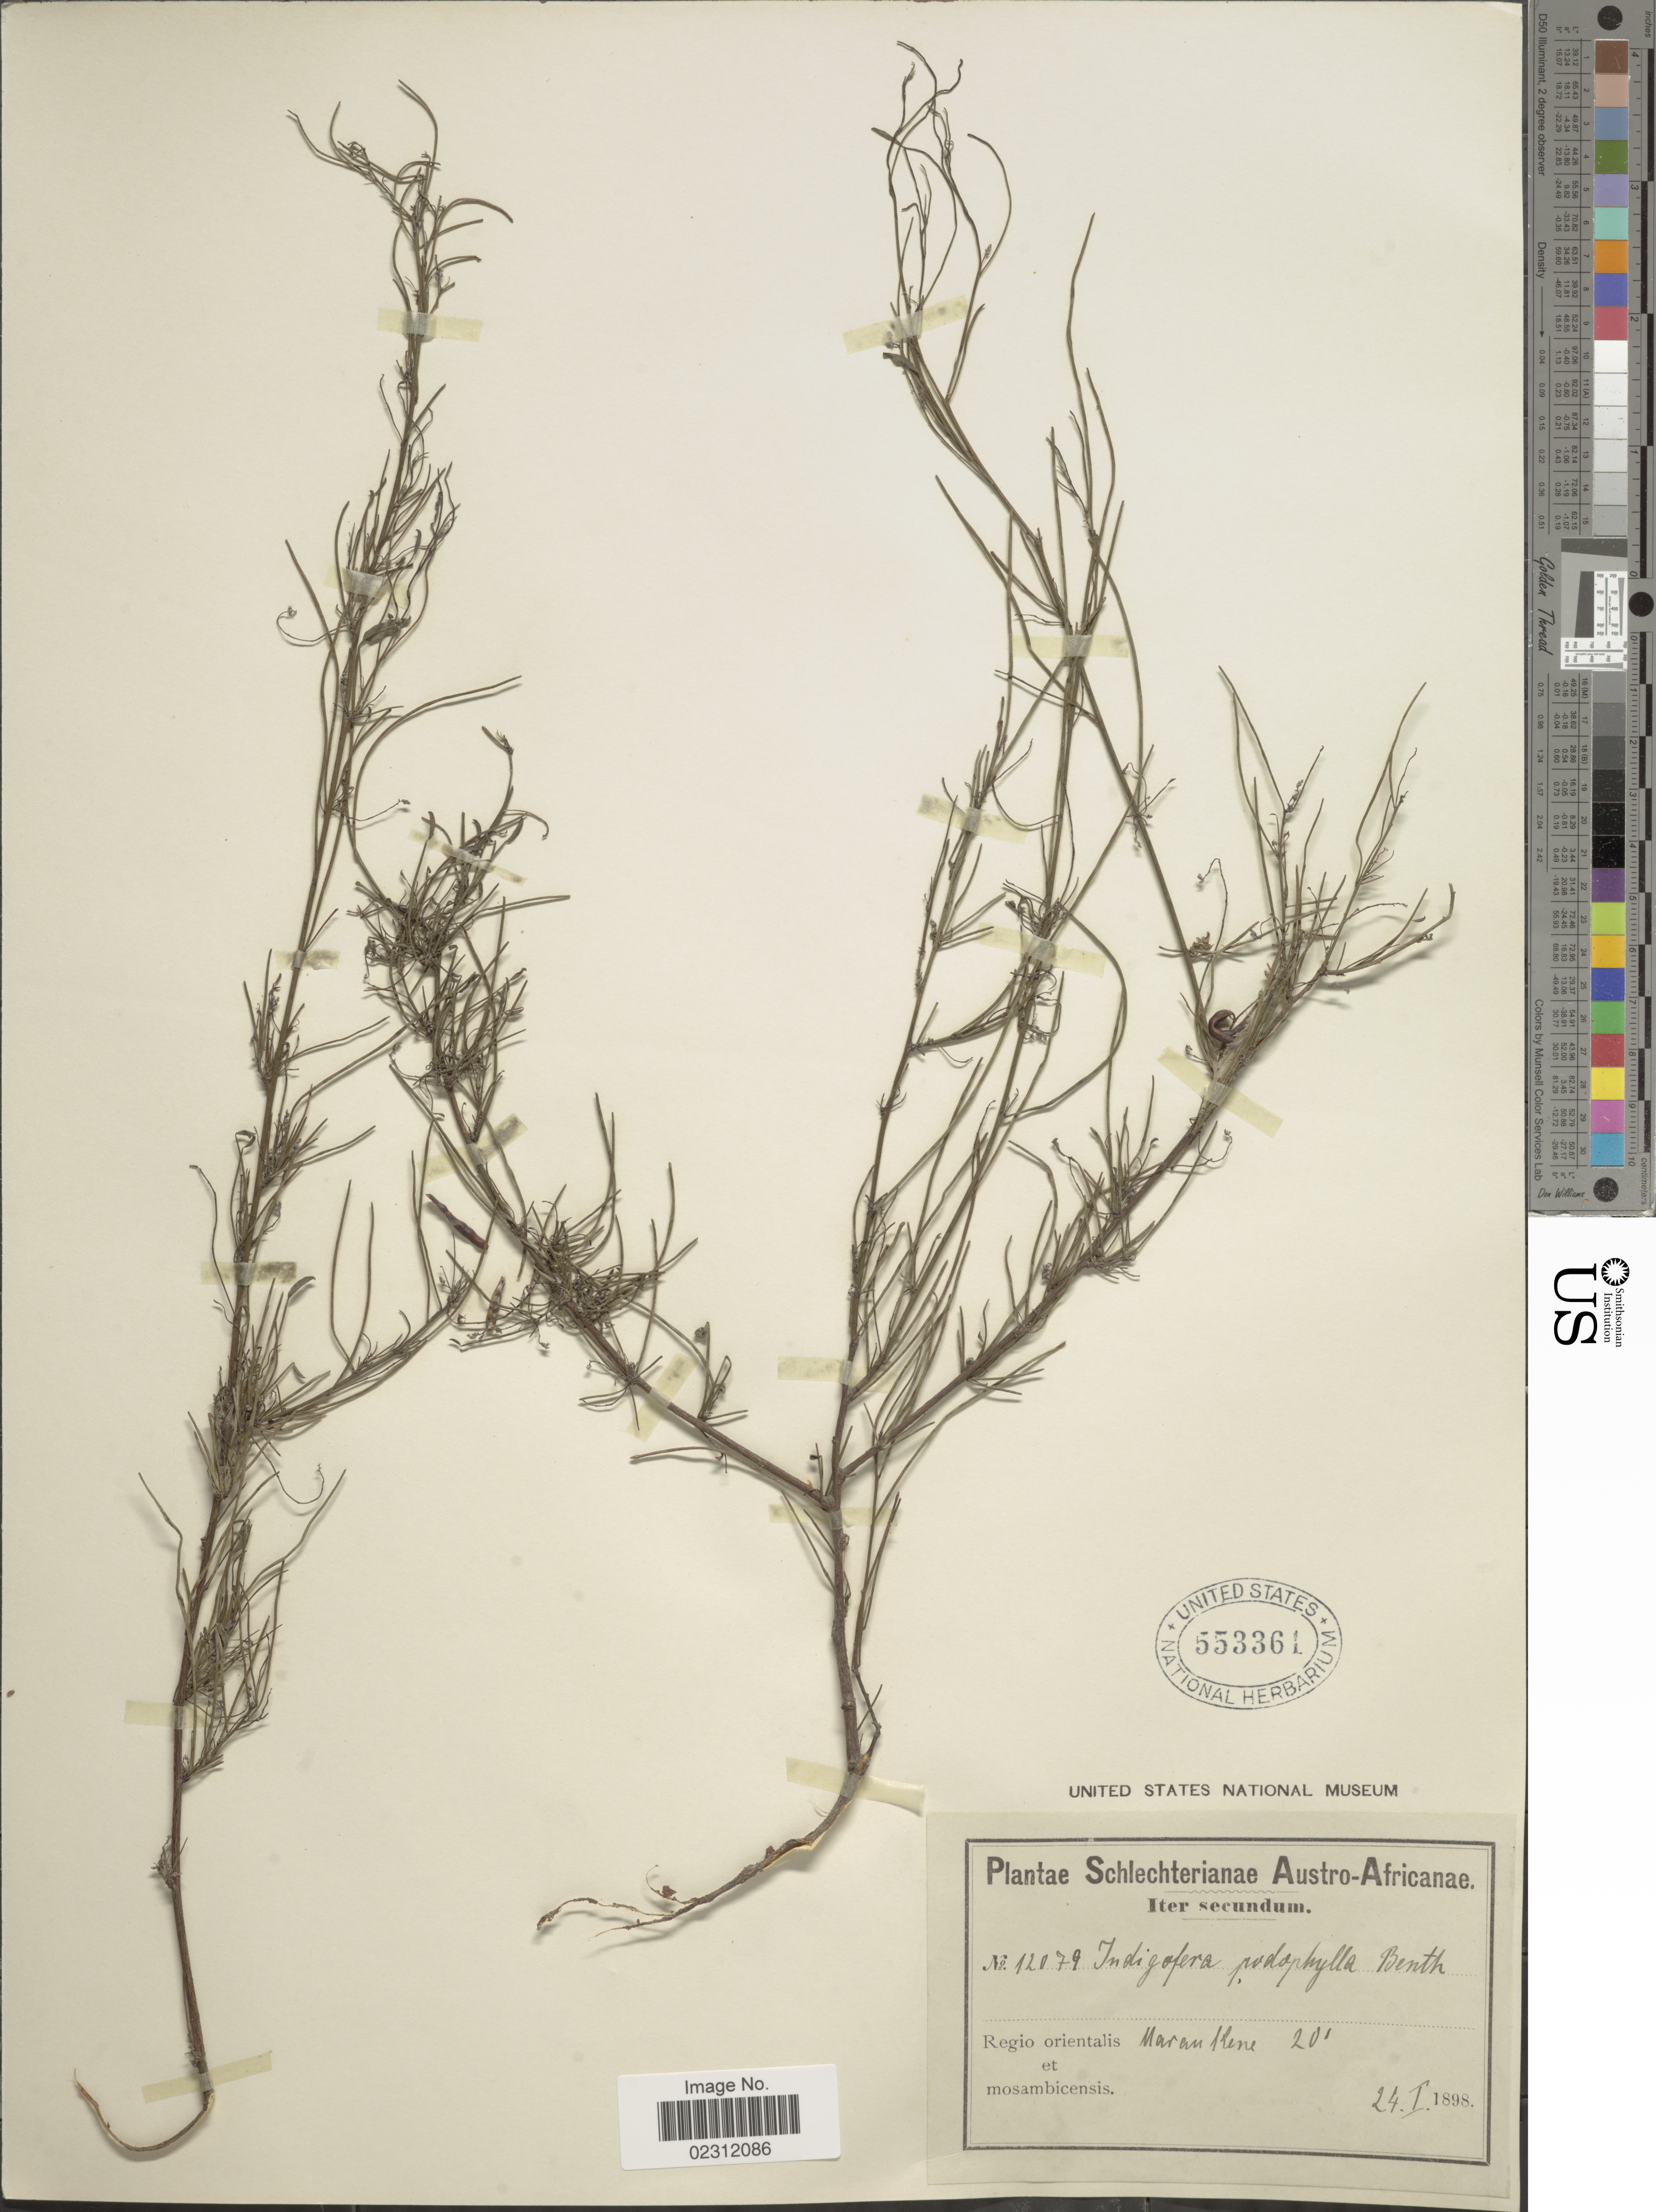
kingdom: Plantae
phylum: Tracheophyta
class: Magnoliopsida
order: Fabales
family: Fabaceae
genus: Indigofera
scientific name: Indigofera podophylla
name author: Benth. ex Harv.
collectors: Schlechter, --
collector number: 12079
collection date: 1898-01-24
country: Mozambique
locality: Austro-Africanae, Marankene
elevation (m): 6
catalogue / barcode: US 553361